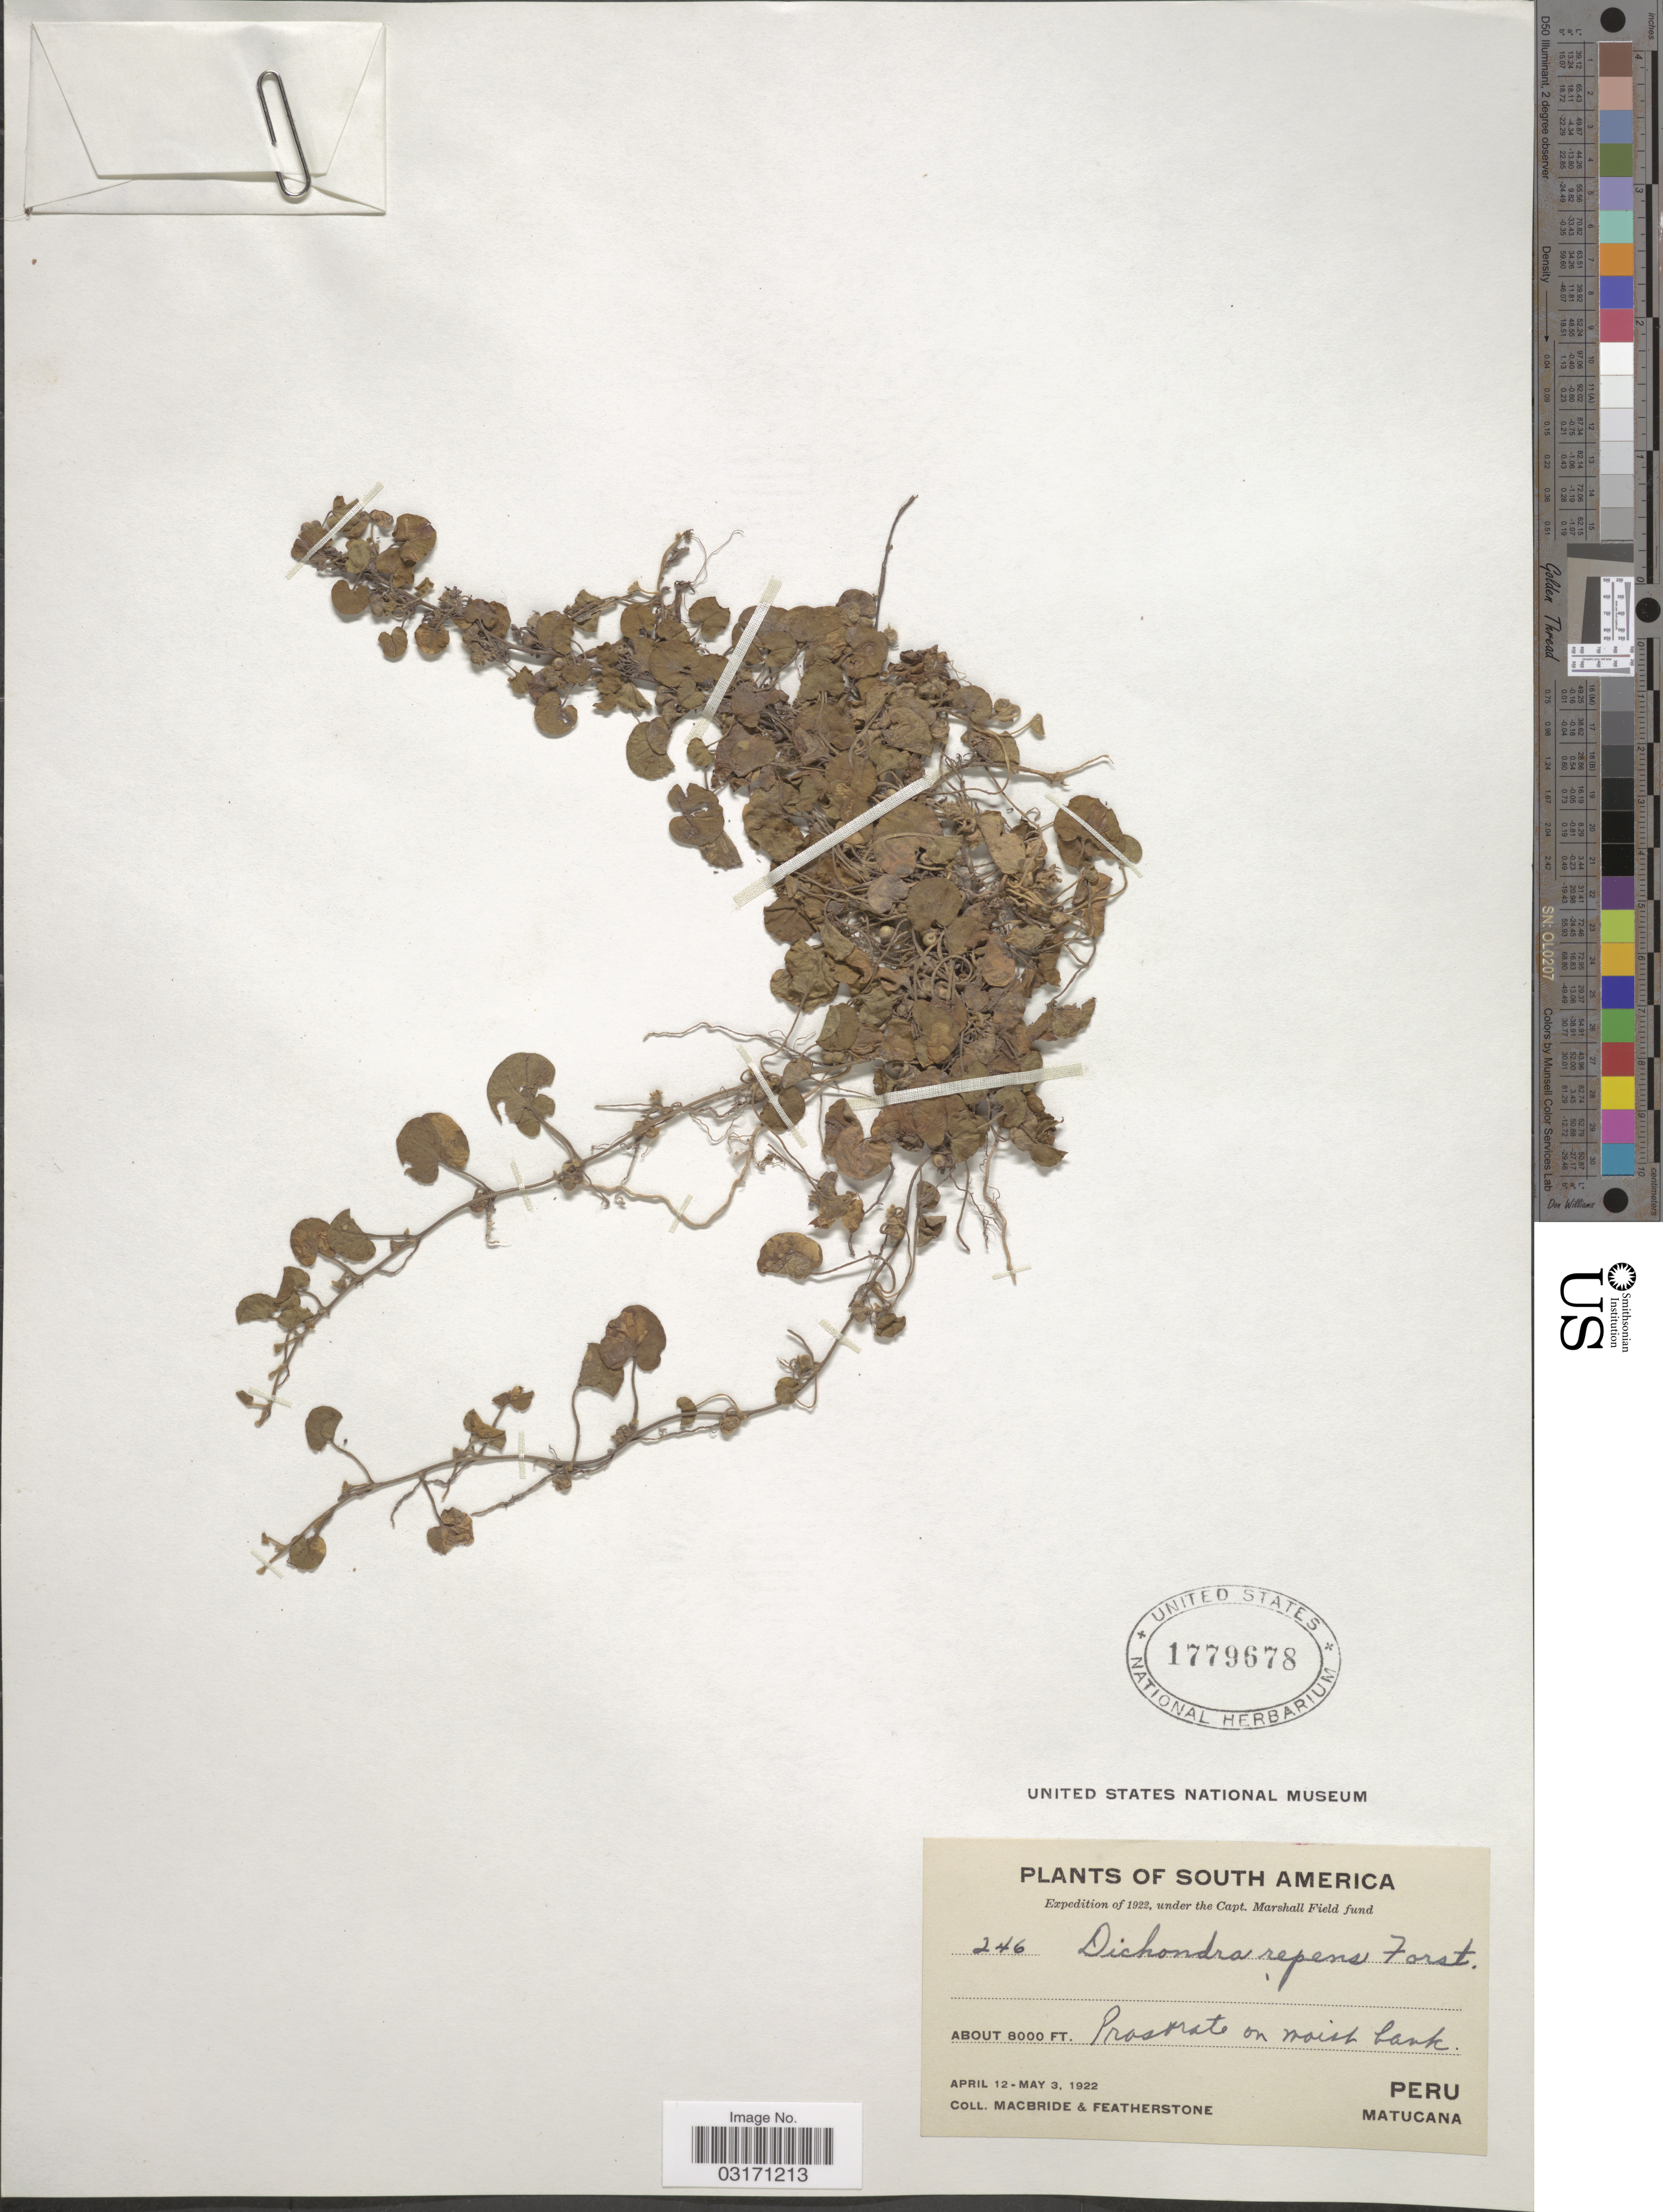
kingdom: Plantae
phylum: Tracheophyta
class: Magnoliopsida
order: Solanales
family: Convolvulaceae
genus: Dichondra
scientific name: Dichondra repens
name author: J.R. Forst. & G. Forst.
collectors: Macbride, -- & -. Featherstone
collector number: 246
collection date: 1922-04-12/1922-05-03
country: Peru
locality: Matucana.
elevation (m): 2438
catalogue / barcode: US 1779678